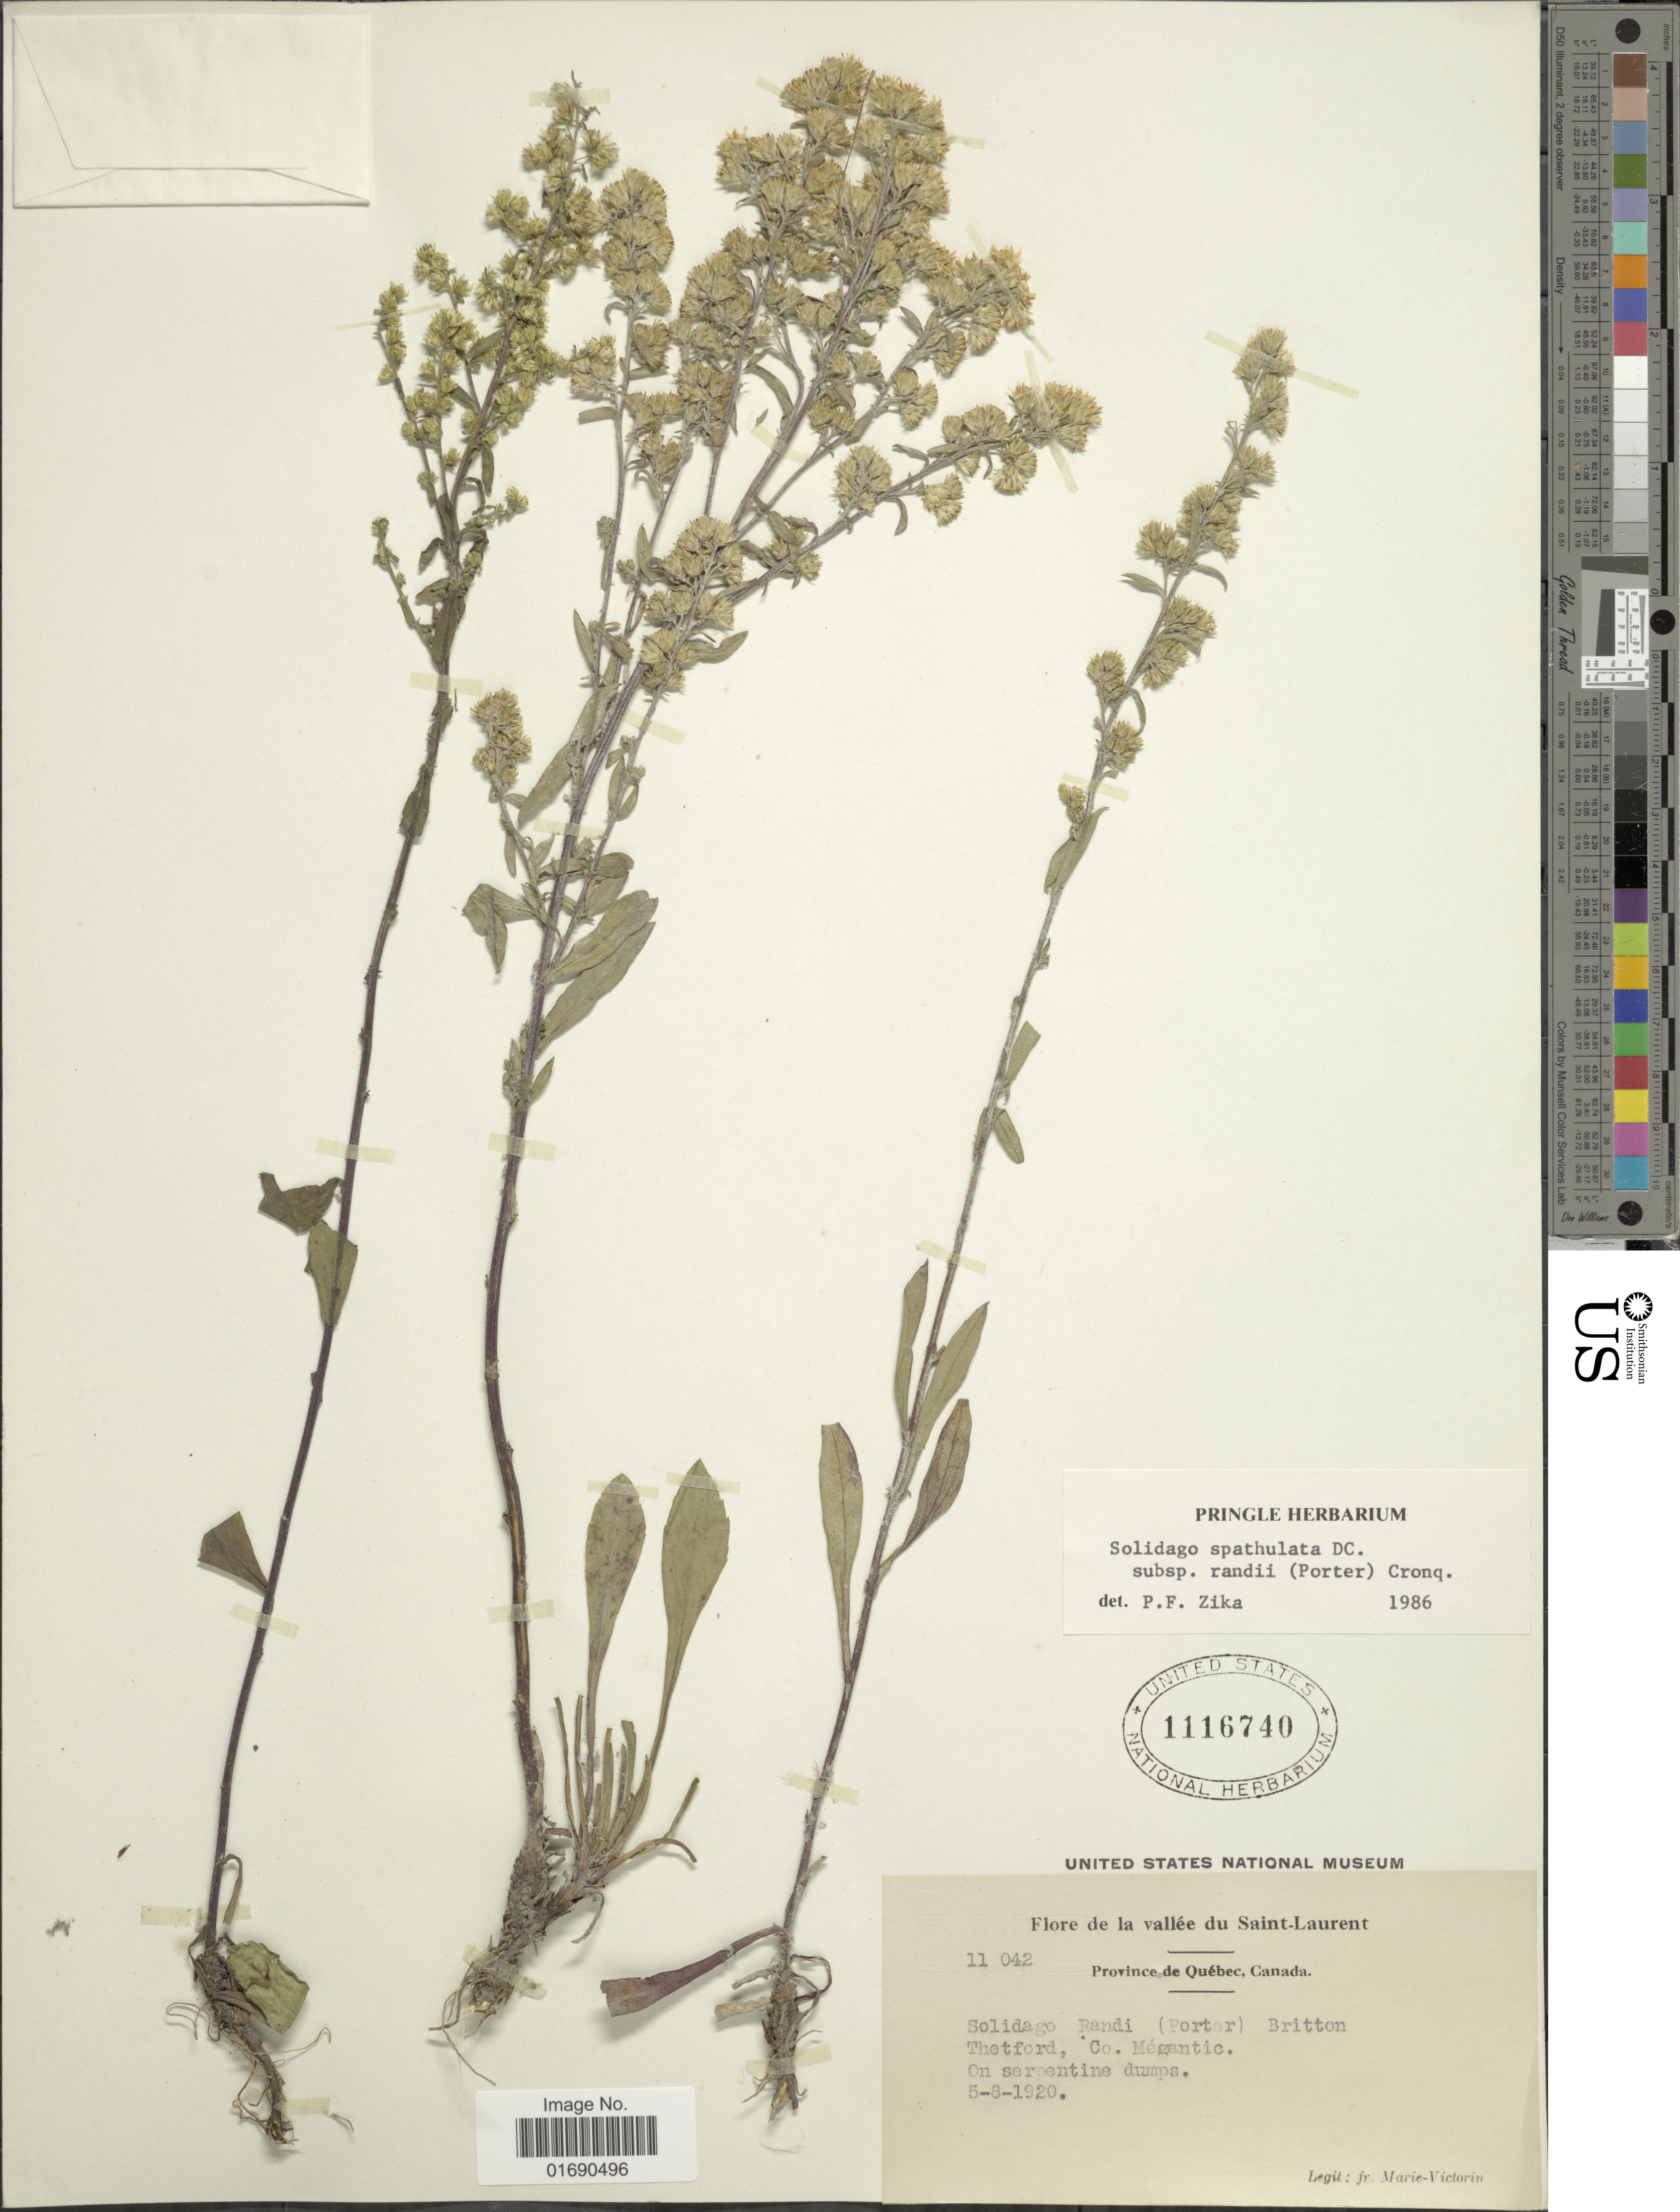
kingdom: Plantae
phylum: Tracheophyta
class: Magnoliopsida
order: Asterales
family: Asteraceae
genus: Solidago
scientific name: Solidago randii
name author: (Porter) Britton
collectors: Fr. Marie-Victorin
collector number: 11042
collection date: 1920-08-05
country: Canada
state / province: Quebec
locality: Vallée du Saint-Laurent, Thetford, Co. Mégantic. On serpentine dumps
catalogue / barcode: US 1116740